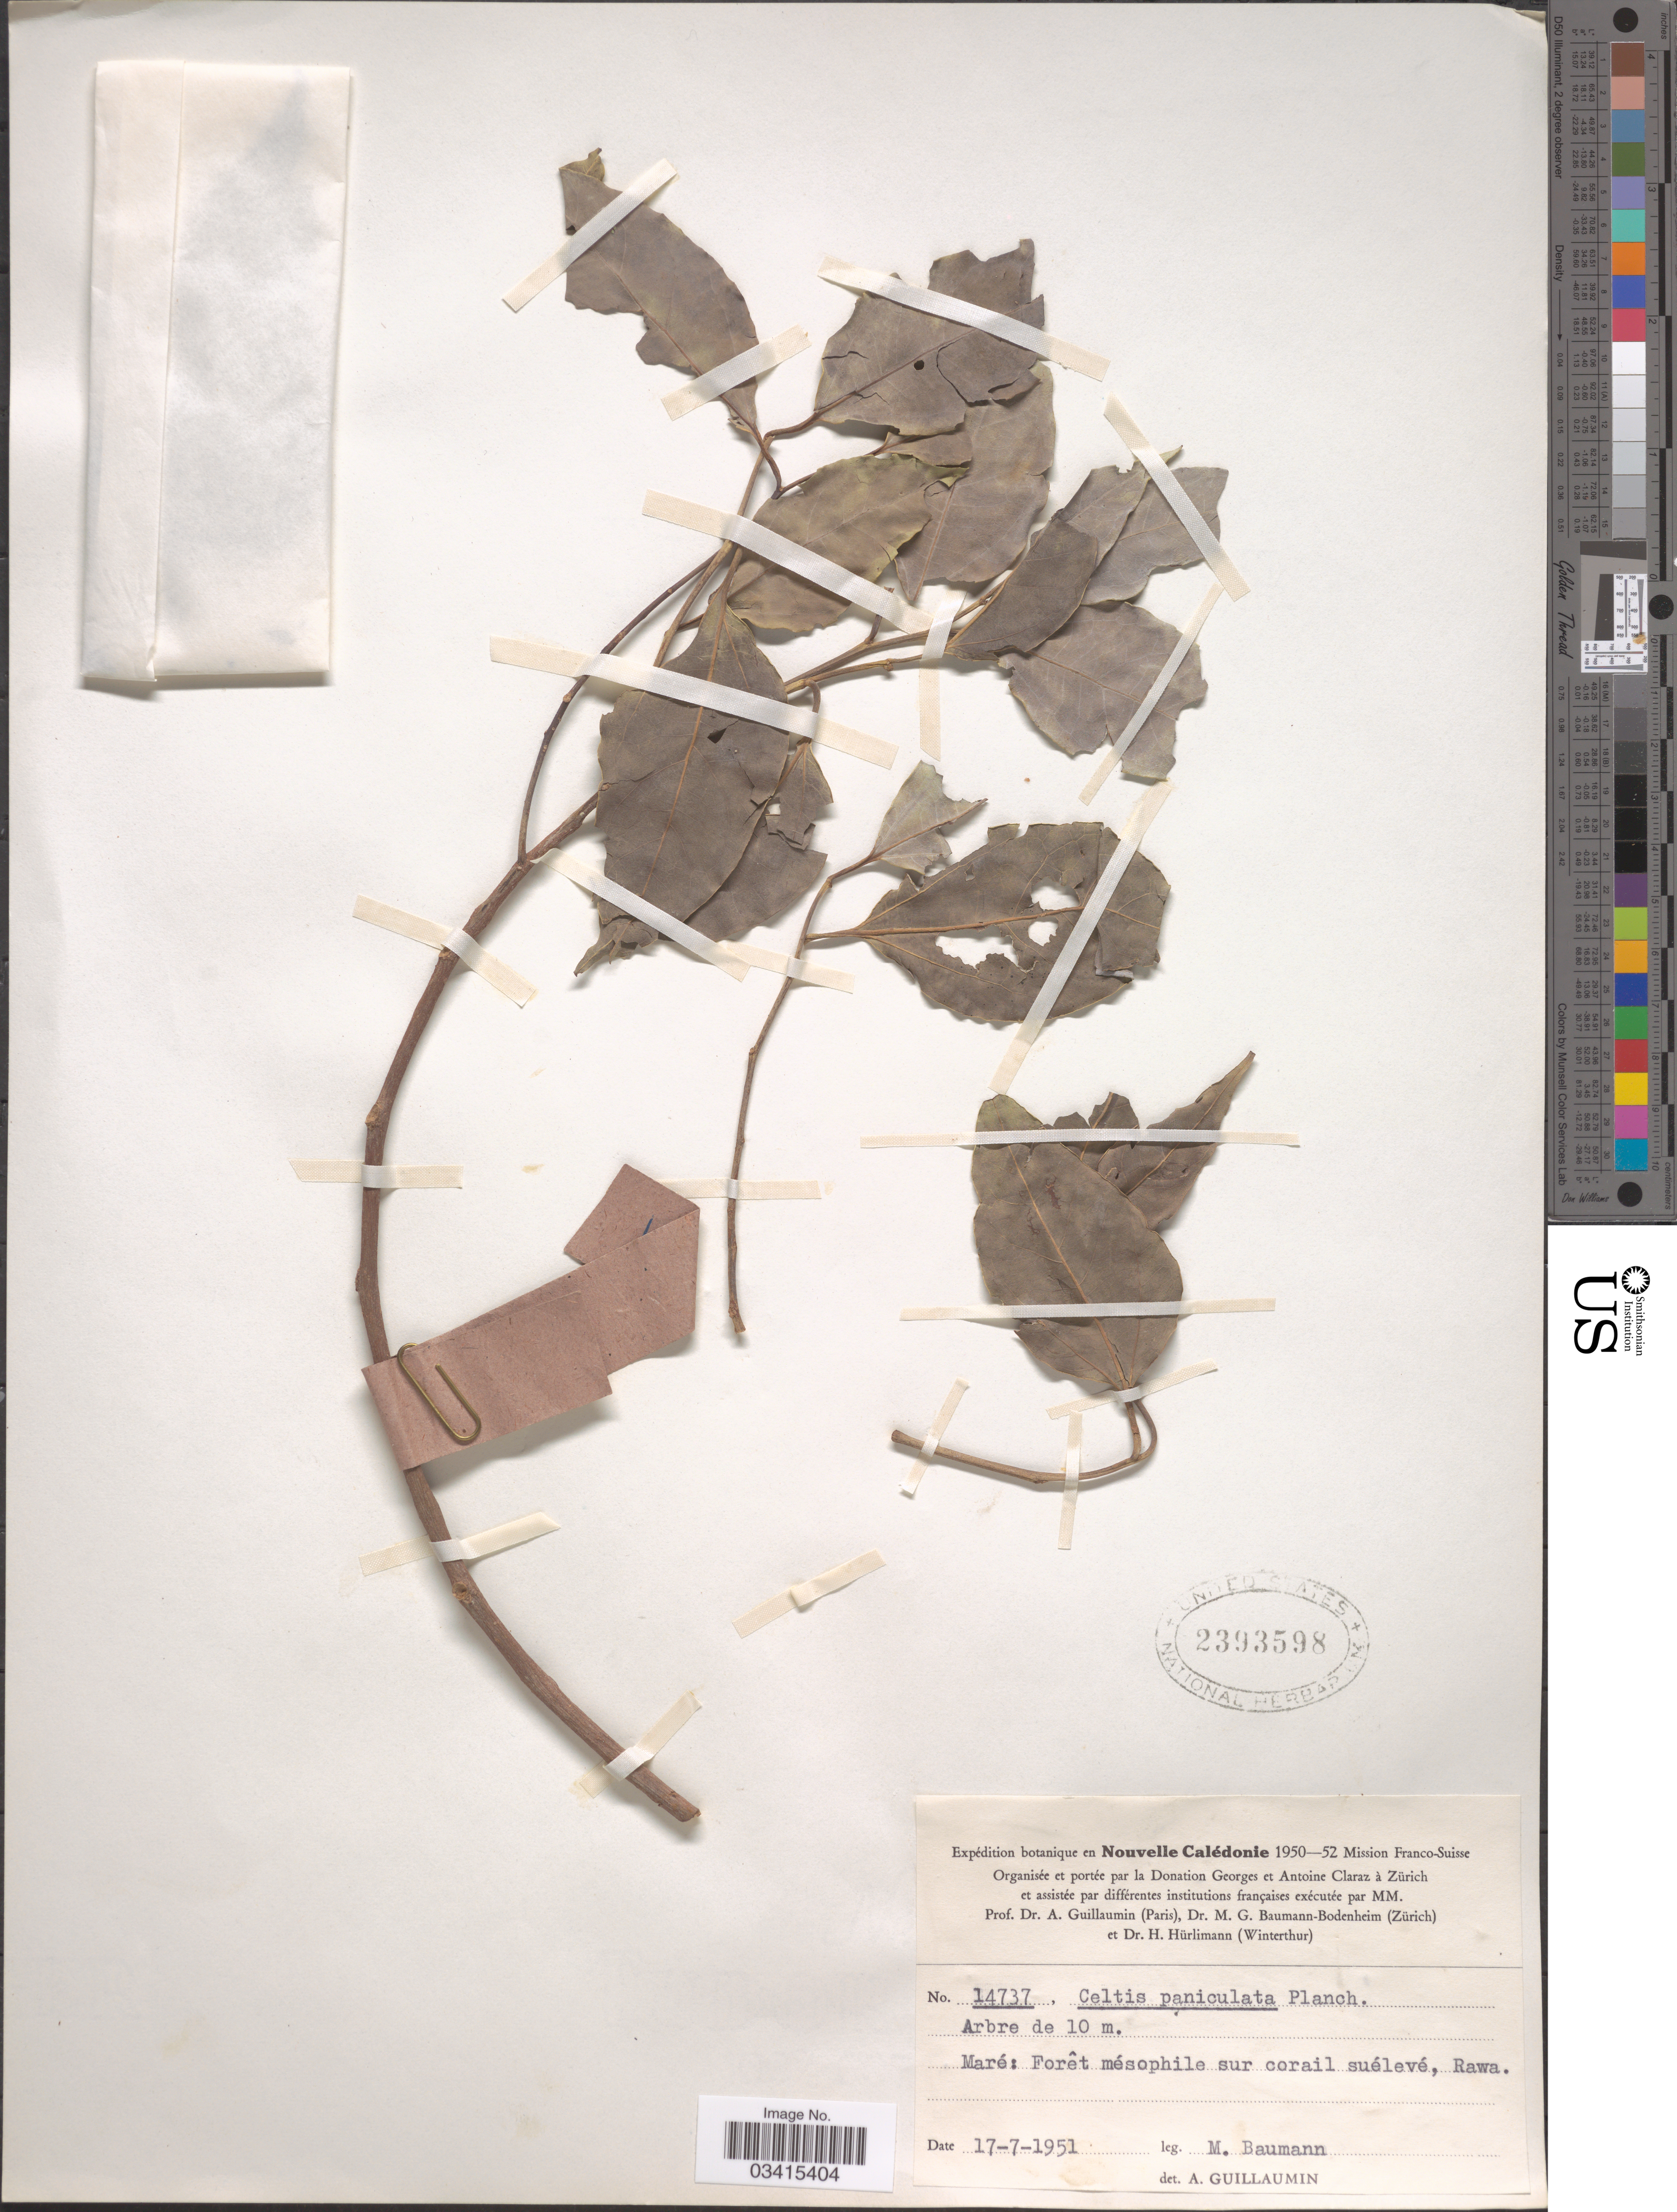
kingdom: Plantae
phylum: Tracheophyta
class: Magnoliopsida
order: Rosales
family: Cannabaceae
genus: Celtis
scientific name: Celtis paniculata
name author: (Endl.) Planch.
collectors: M. Baumann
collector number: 14737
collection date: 1951-07-17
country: New Caledonia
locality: Nouvelle-Calédonie. Maré: Forêt mésophile sur corail suélevé, Rawa.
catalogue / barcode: US 2393598